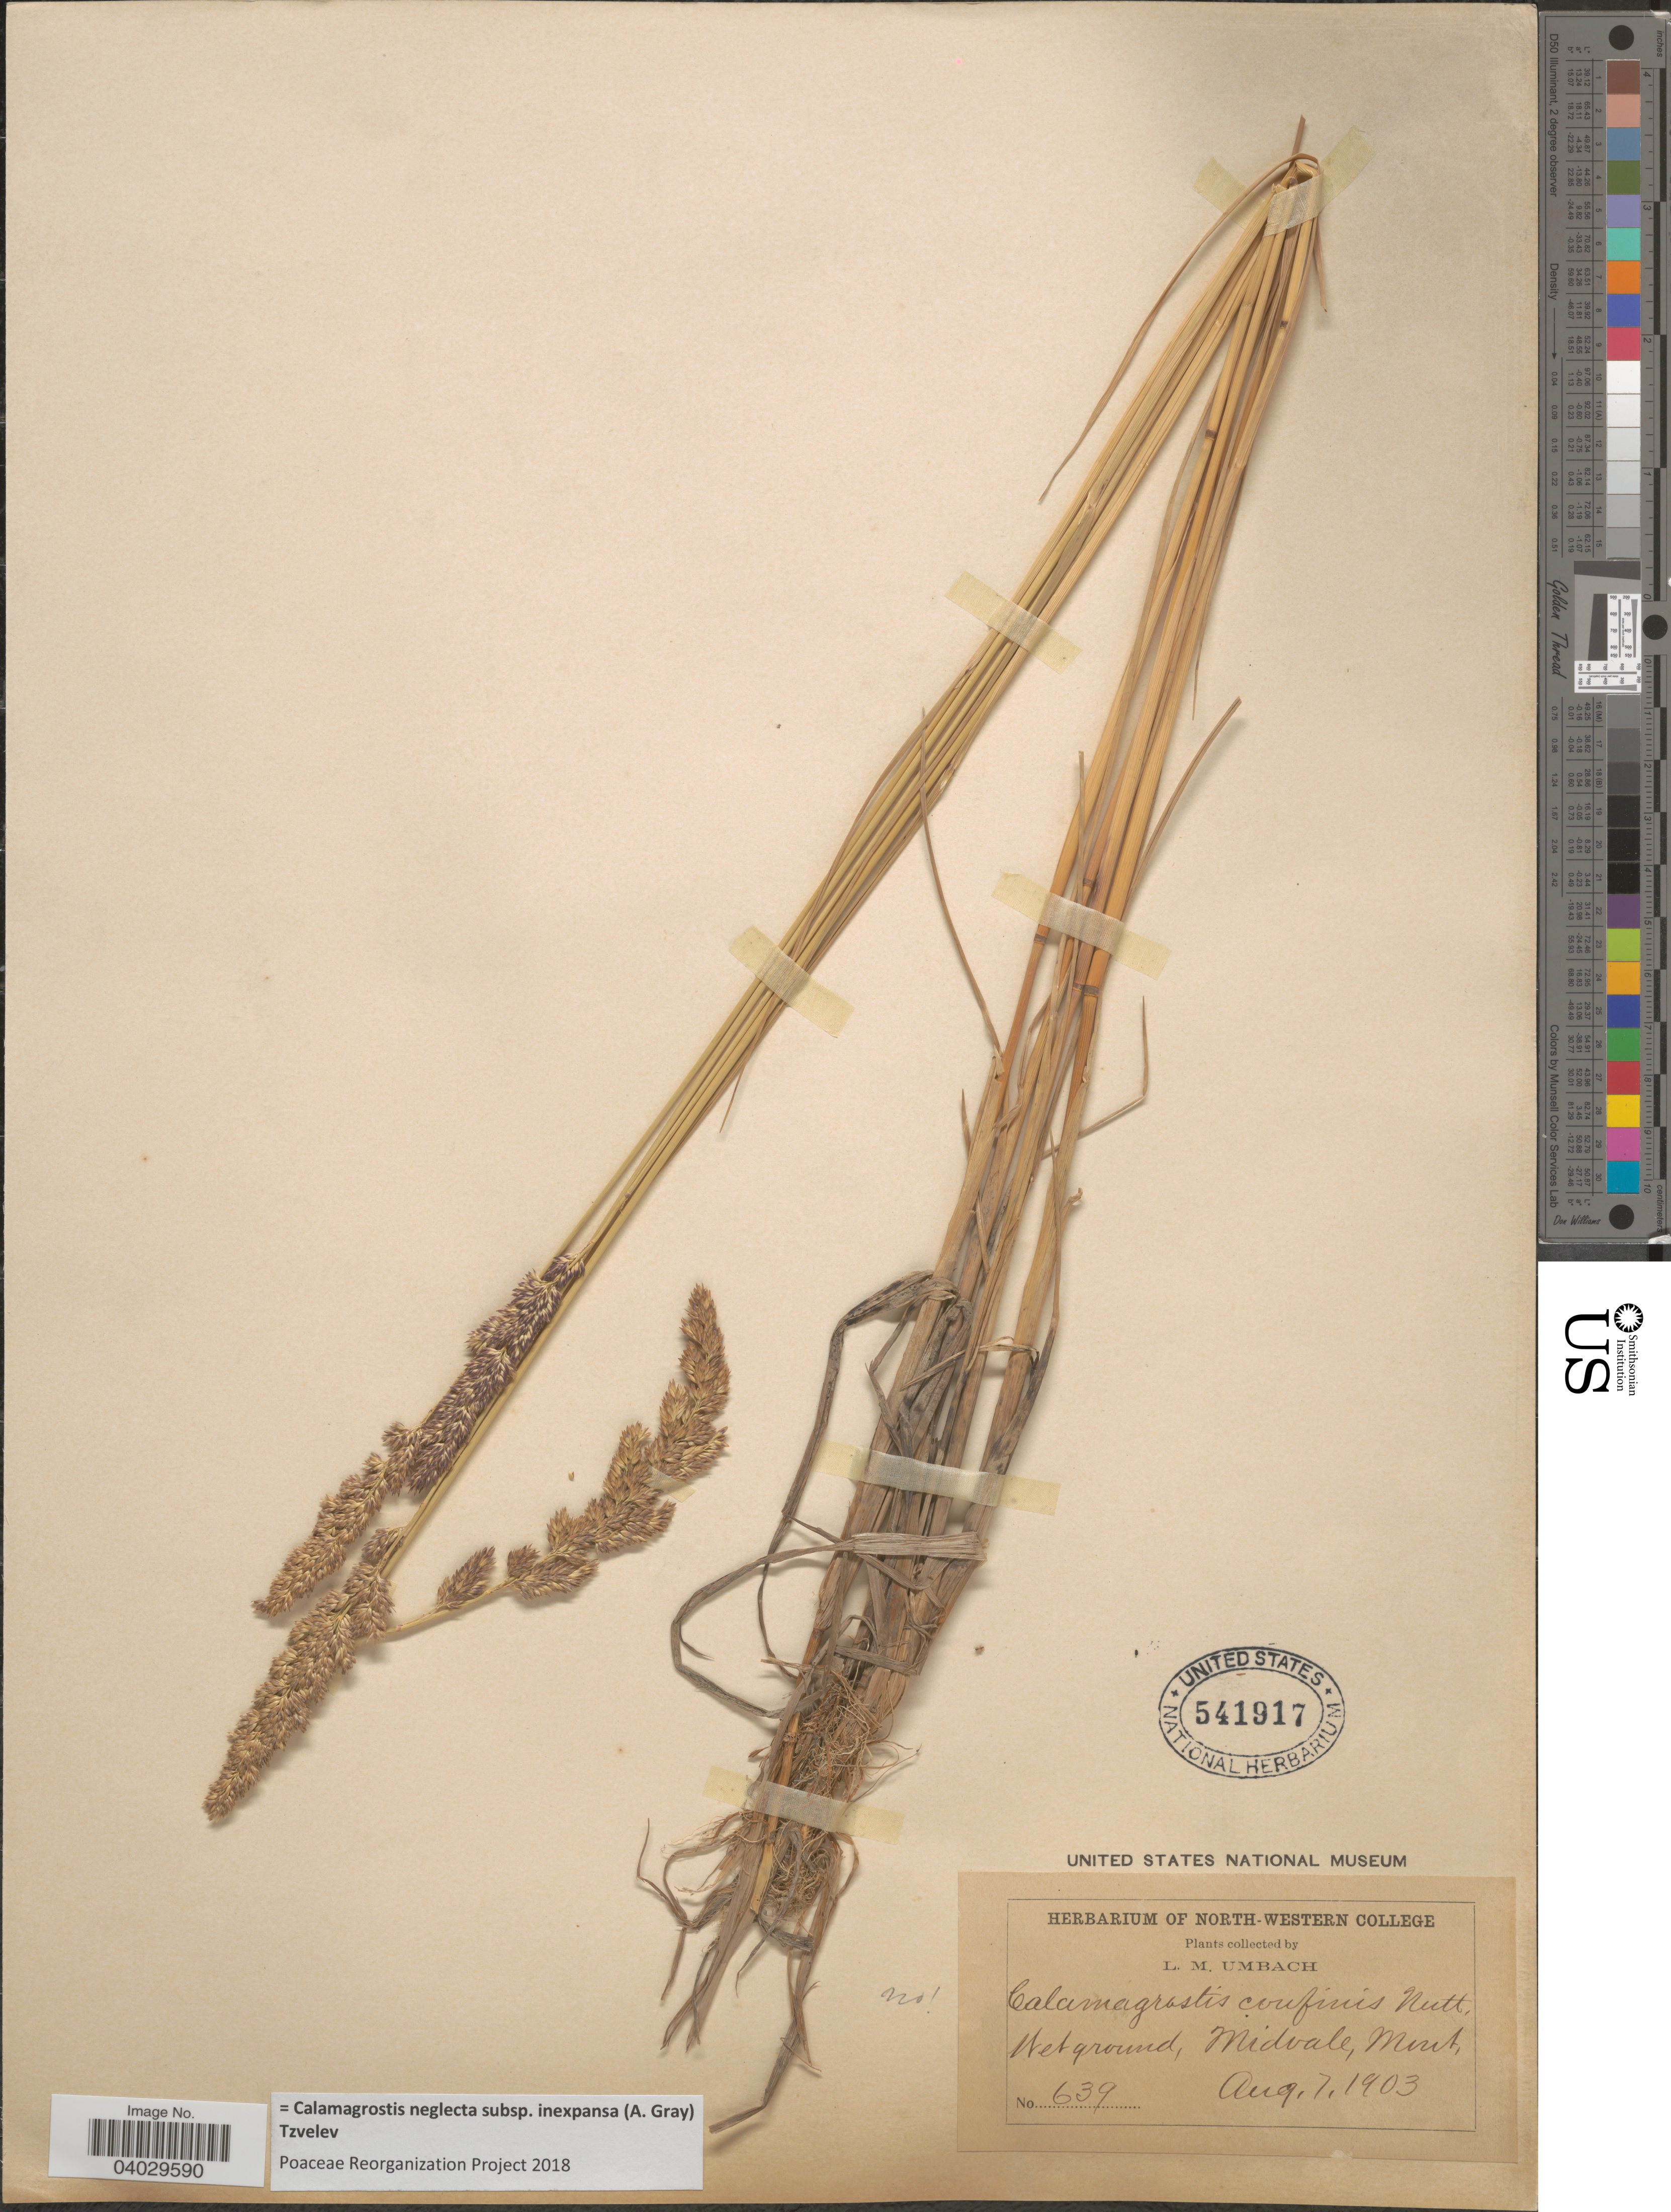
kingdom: Plantae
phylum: Tracheophyta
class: Liliopsida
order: Poales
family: Poaceae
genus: Calamagrostis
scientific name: Calamagrostis neglecta subsp. inexpansa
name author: (A. Gray) Tzvelev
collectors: L. M. Umbach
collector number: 639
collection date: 1903-08-07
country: United States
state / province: Montana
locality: Midvale.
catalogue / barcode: US 541917